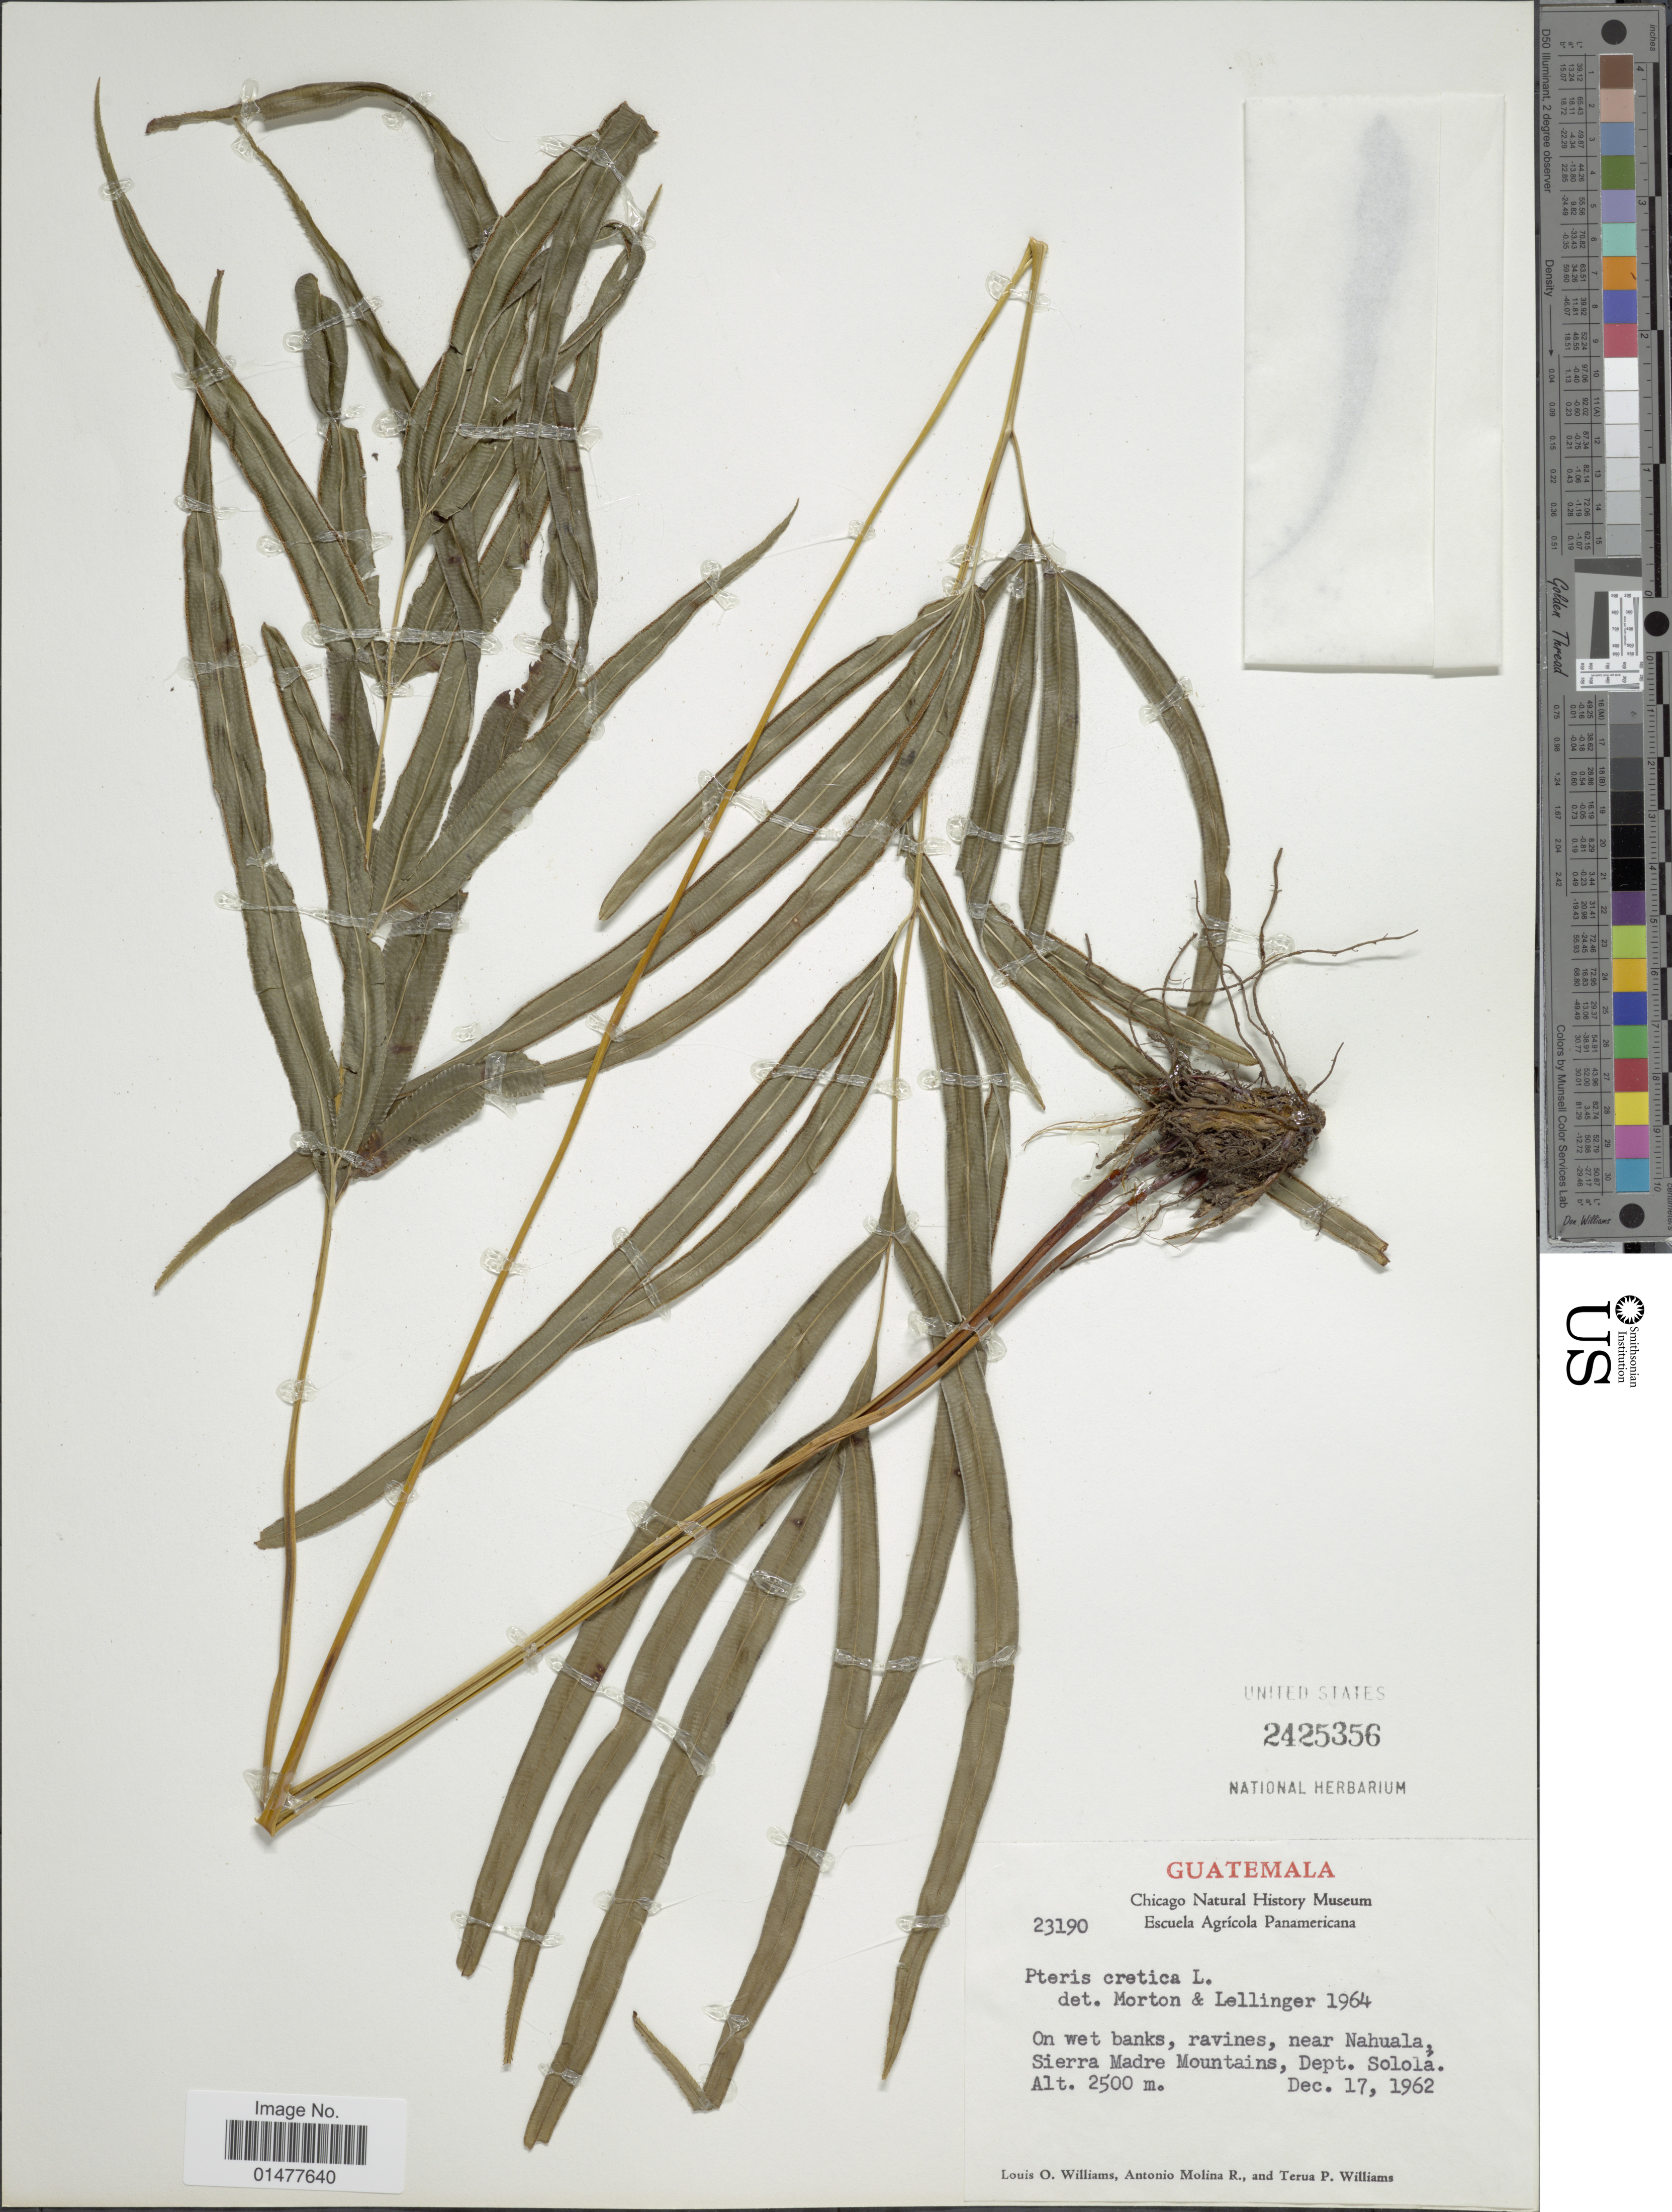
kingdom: Plantae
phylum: Tracheophyta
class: Polypodiopsida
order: Polypodiales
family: Pteridaceae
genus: Pteris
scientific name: Pteris cretica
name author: L.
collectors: L. O. Williams, A. Molina R. & T. P. Williams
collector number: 23190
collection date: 1962-12-17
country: Guatemala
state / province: Sololá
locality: On wet banks, ravines, near Nahuala, Sierra Madre Mountains.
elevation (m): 2500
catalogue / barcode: US 2425356